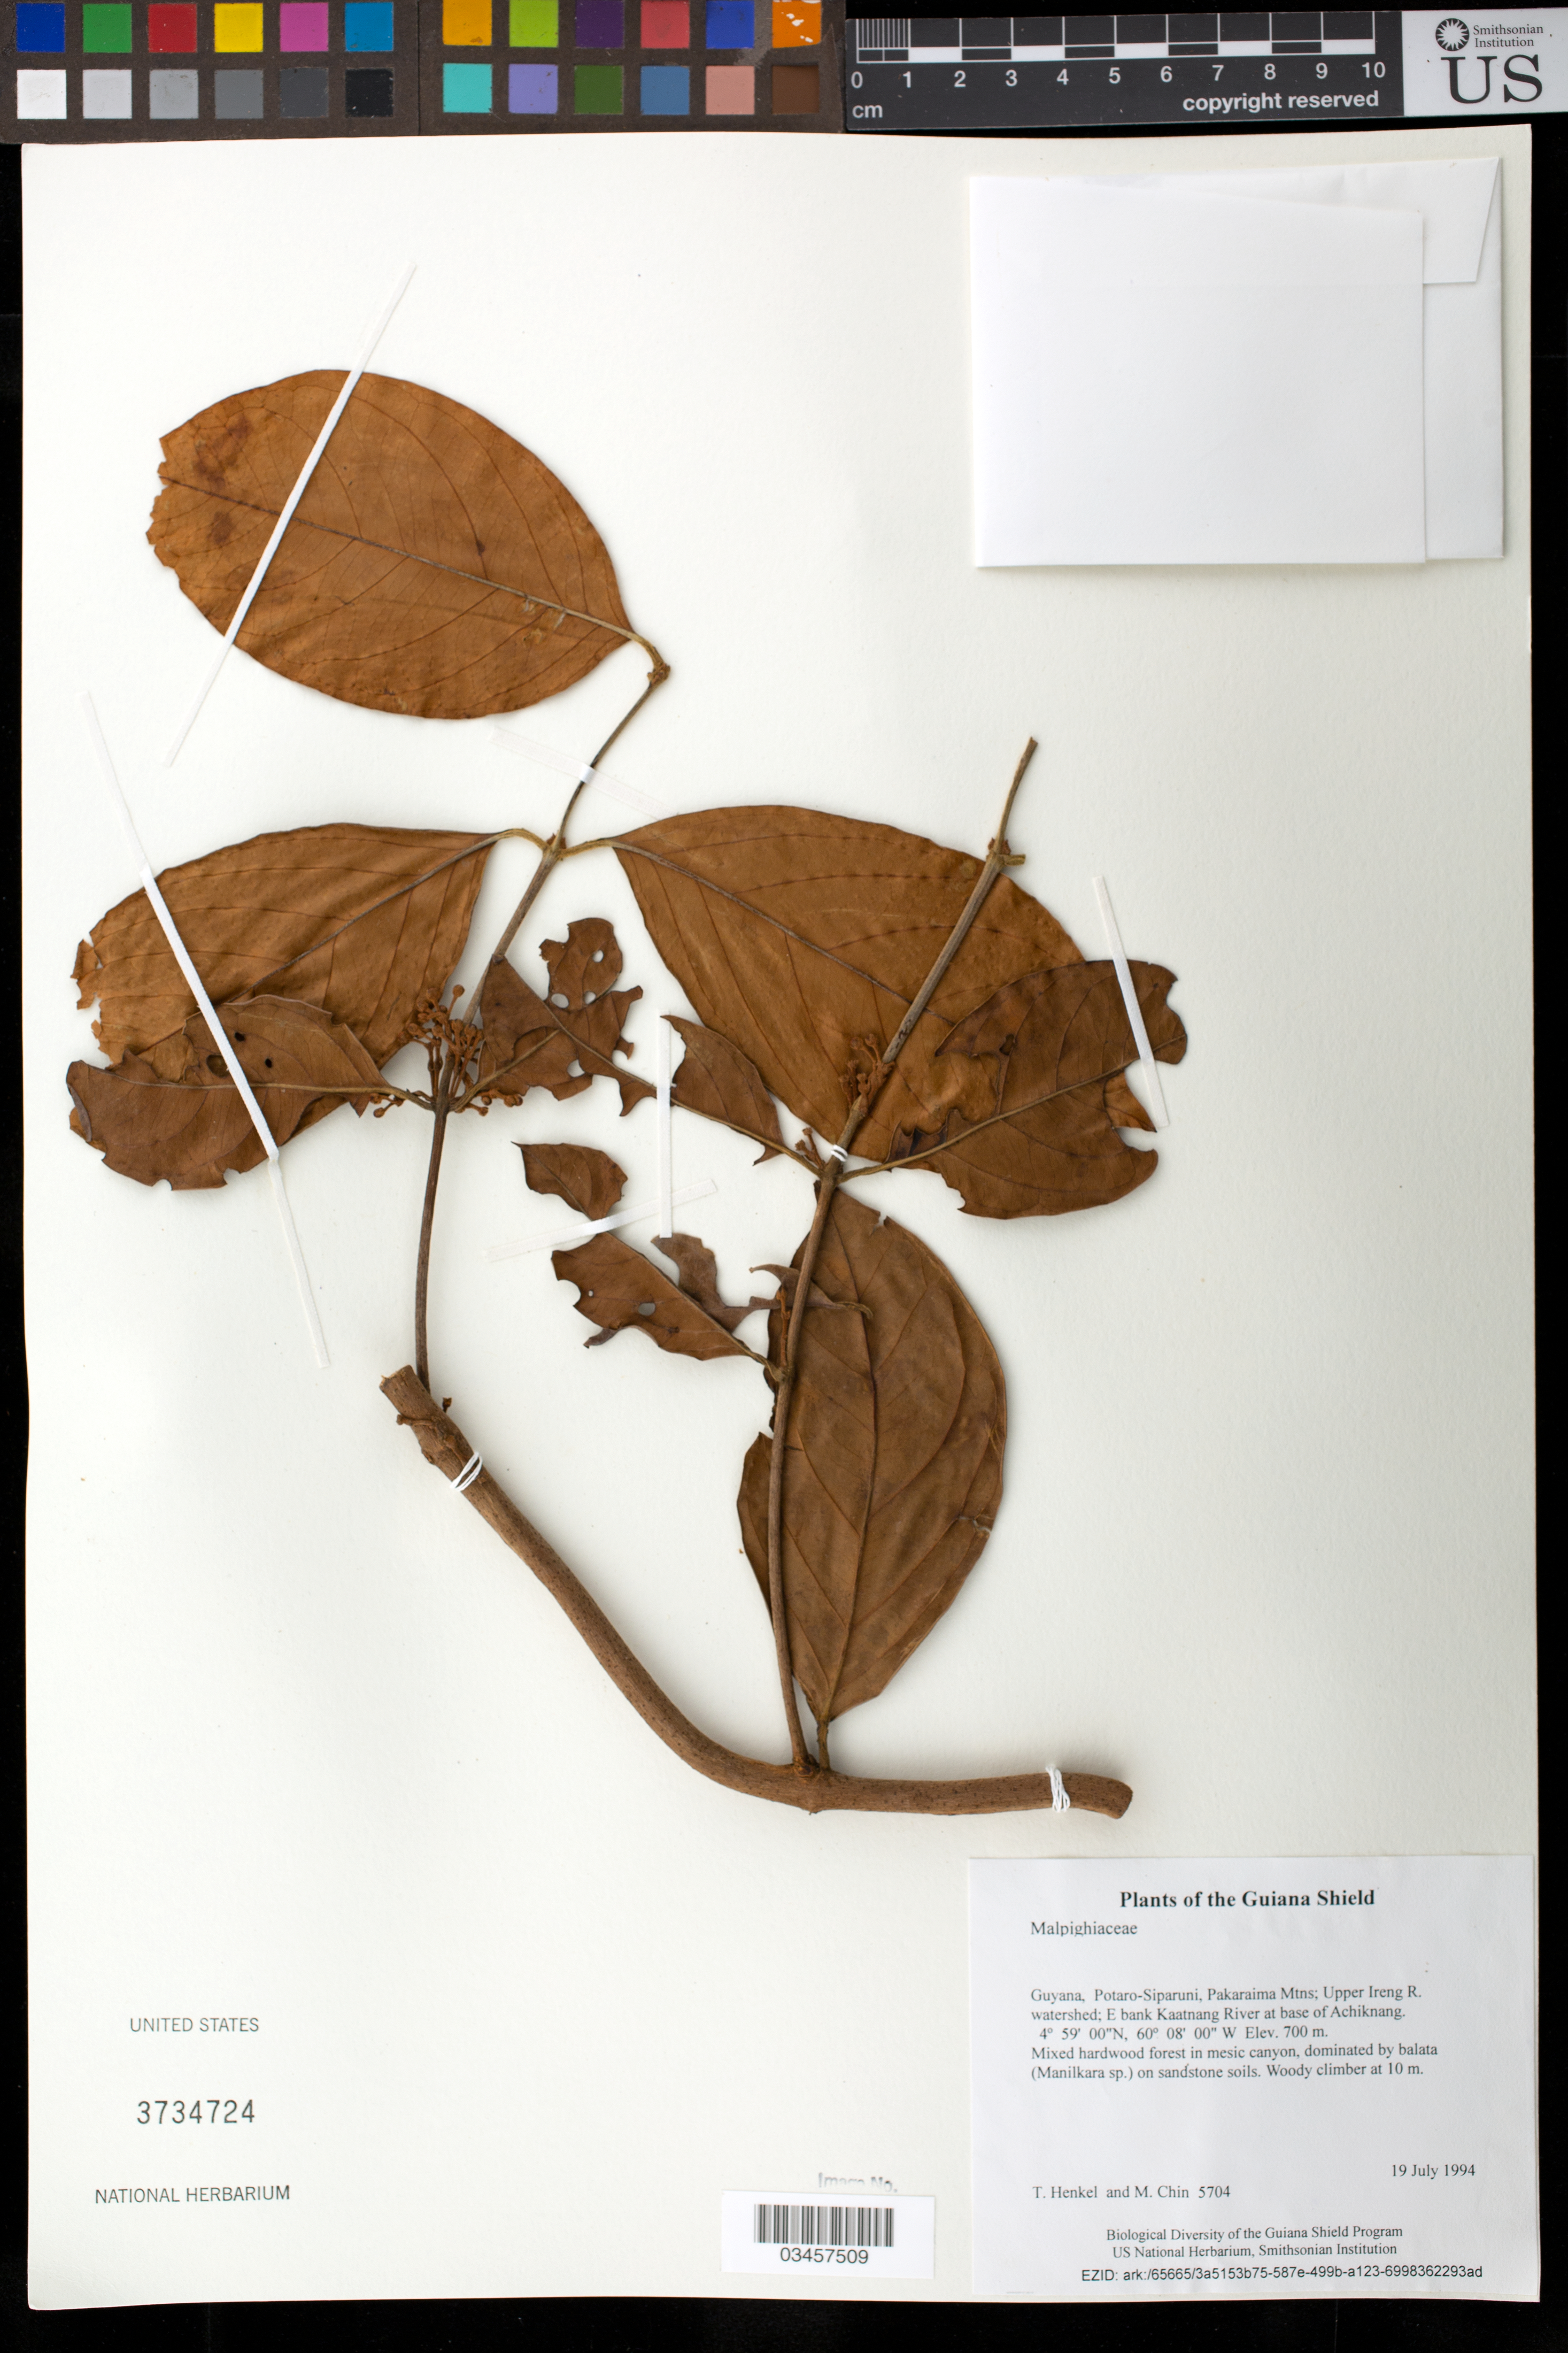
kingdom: Plantae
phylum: Tracheophyta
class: Magnoliopsida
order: Malpighiales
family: Malpighiaceae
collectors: T. Henkel & M. Chin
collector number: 5704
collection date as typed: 19 July 1994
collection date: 1994-07-19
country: Guyana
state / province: Potaro-Siparuni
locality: Pakaraima Mtns; Upper Ireng R. watershed; E bank Kaatnang River at base of Achiknang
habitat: Mixed hardwood forest in mesic canyon, dominated by balata (Manilkara sp.) on sandstone soils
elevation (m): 700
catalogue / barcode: US 3734724